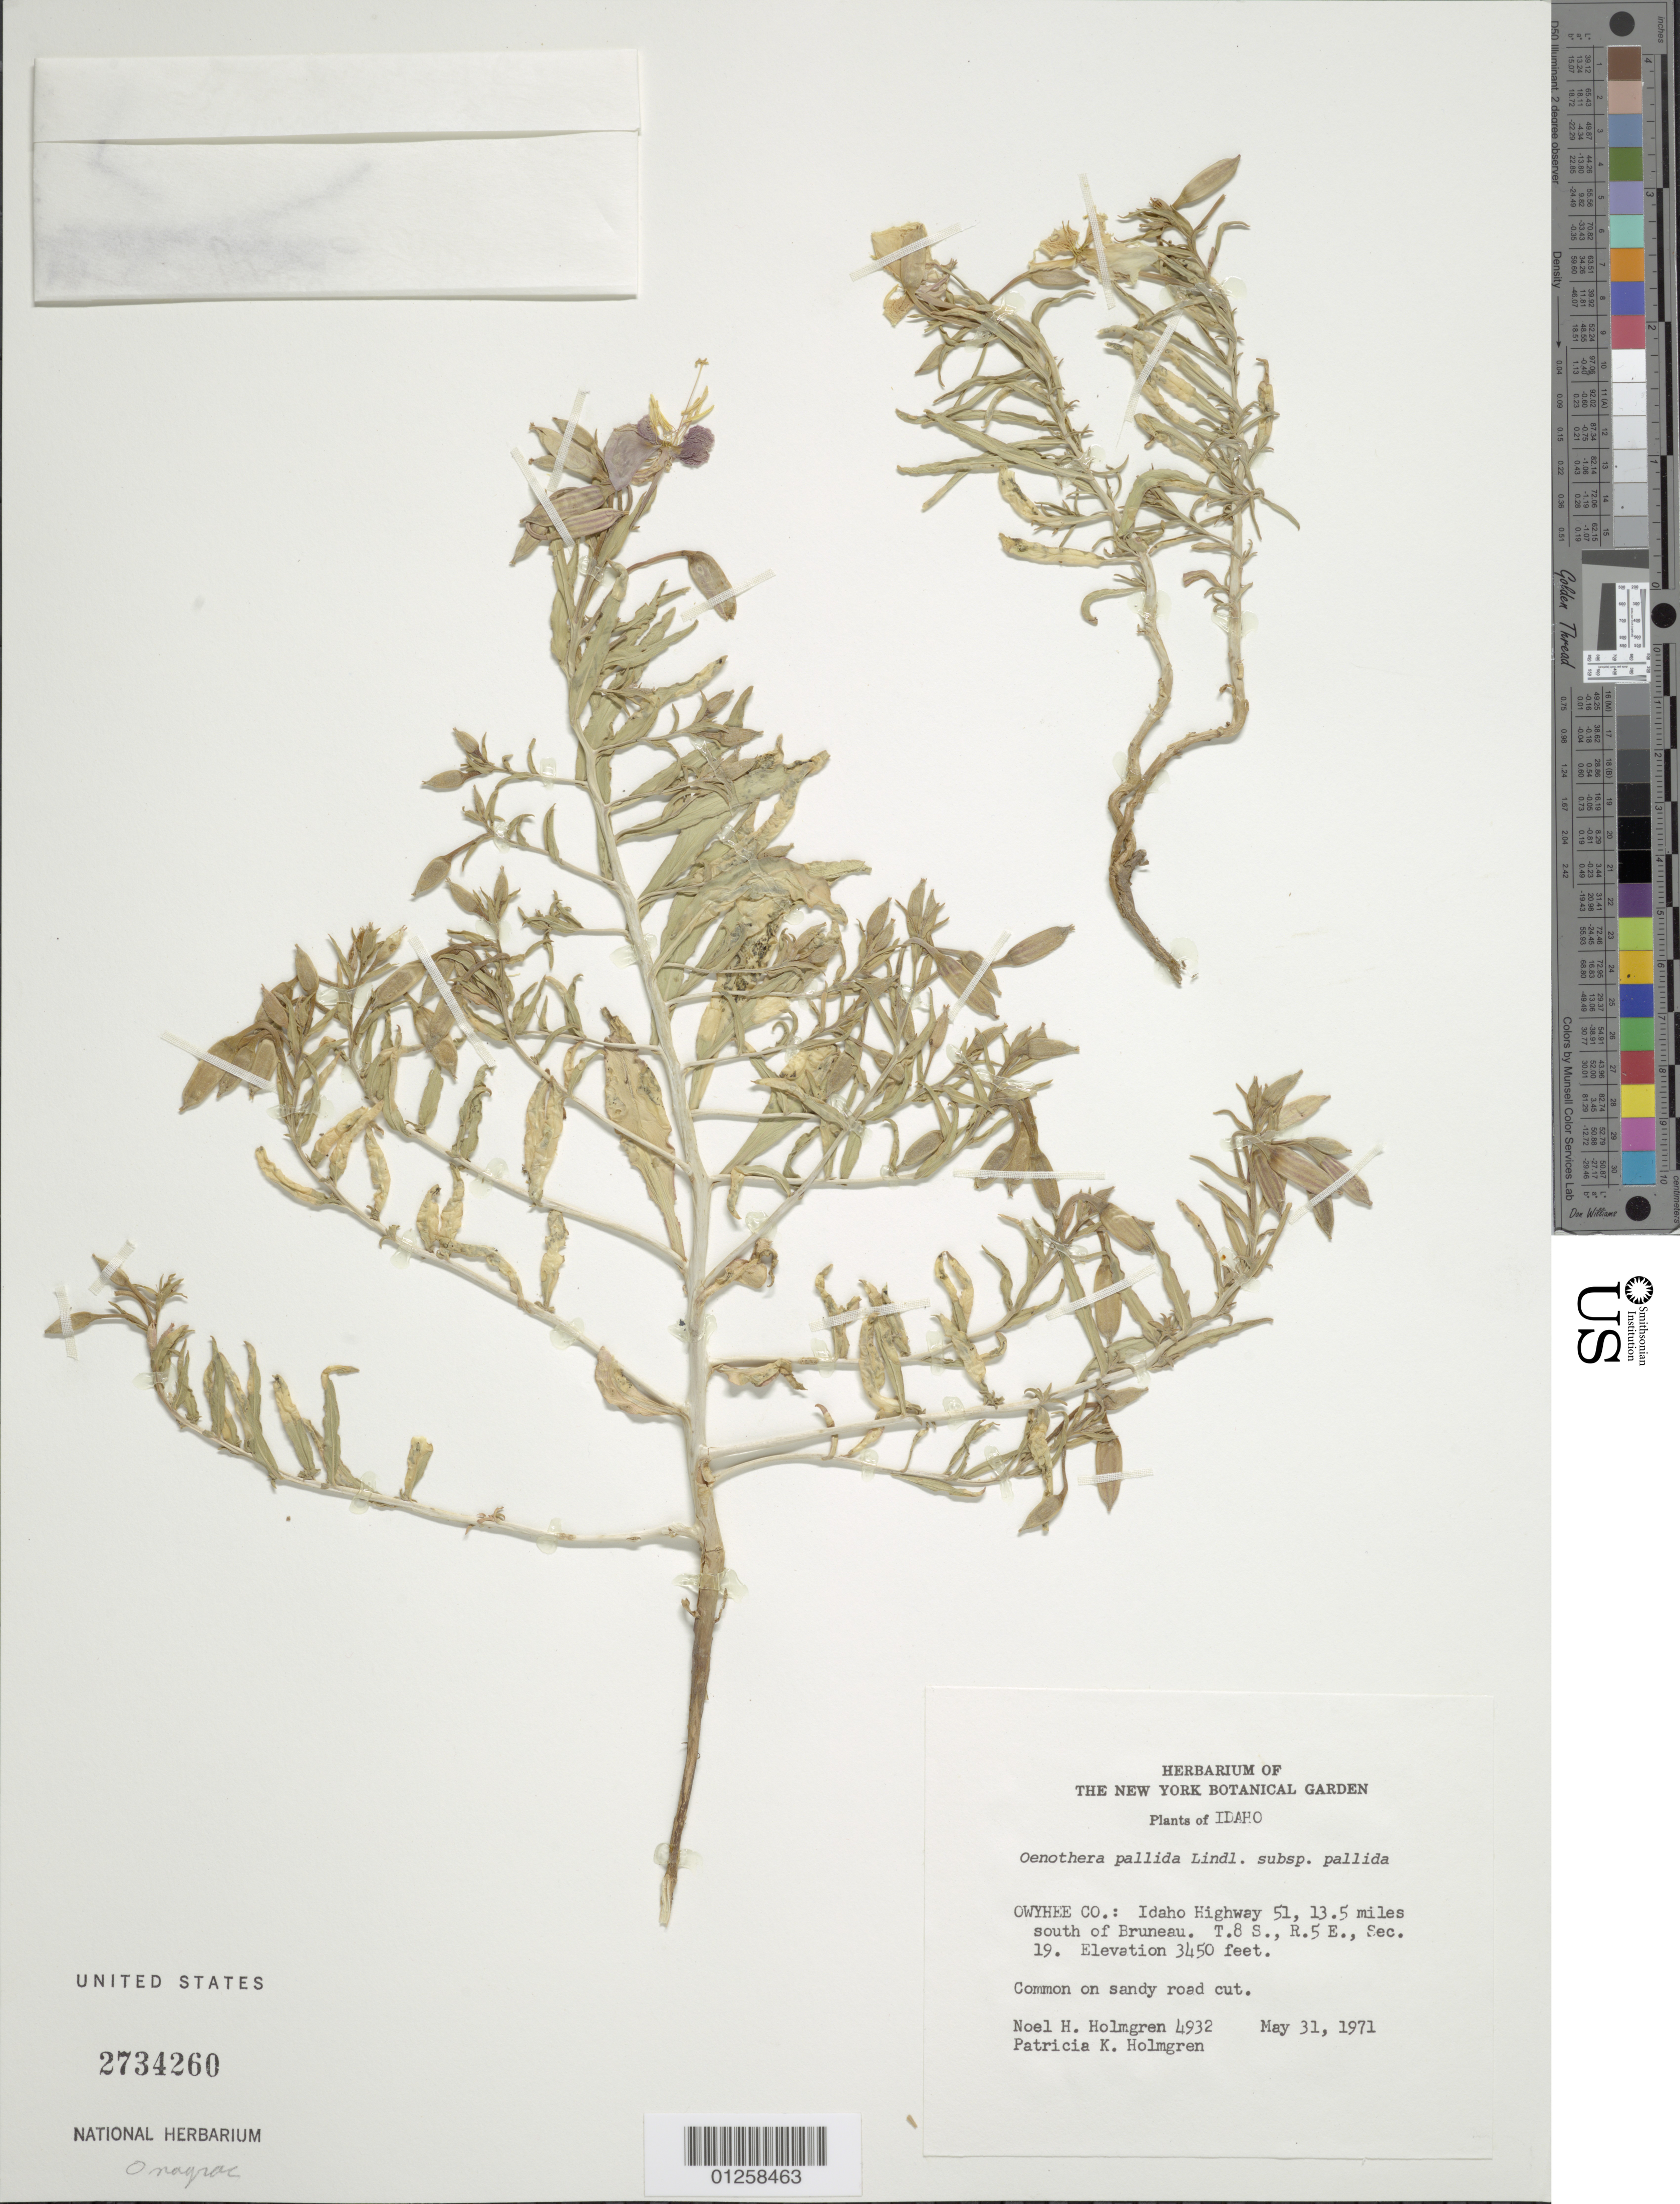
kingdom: Plantae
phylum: Tracheophyta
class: Magnoliopsida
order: Myrtales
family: Onagraceae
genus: Oenothera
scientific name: Oenothera pallida subsp. pallida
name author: Lindl.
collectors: N. H. Holmgren & P. K. Holmgren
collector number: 4932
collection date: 1971-05-31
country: United States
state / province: Idaho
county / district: Owyhee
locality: Idaho Highway 51, 13.5 miles south of Bruneau. T.8 S., R. 5 E., Sec. 19.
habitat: Sandy road cut.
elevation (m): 1052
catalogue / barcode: US 2734260